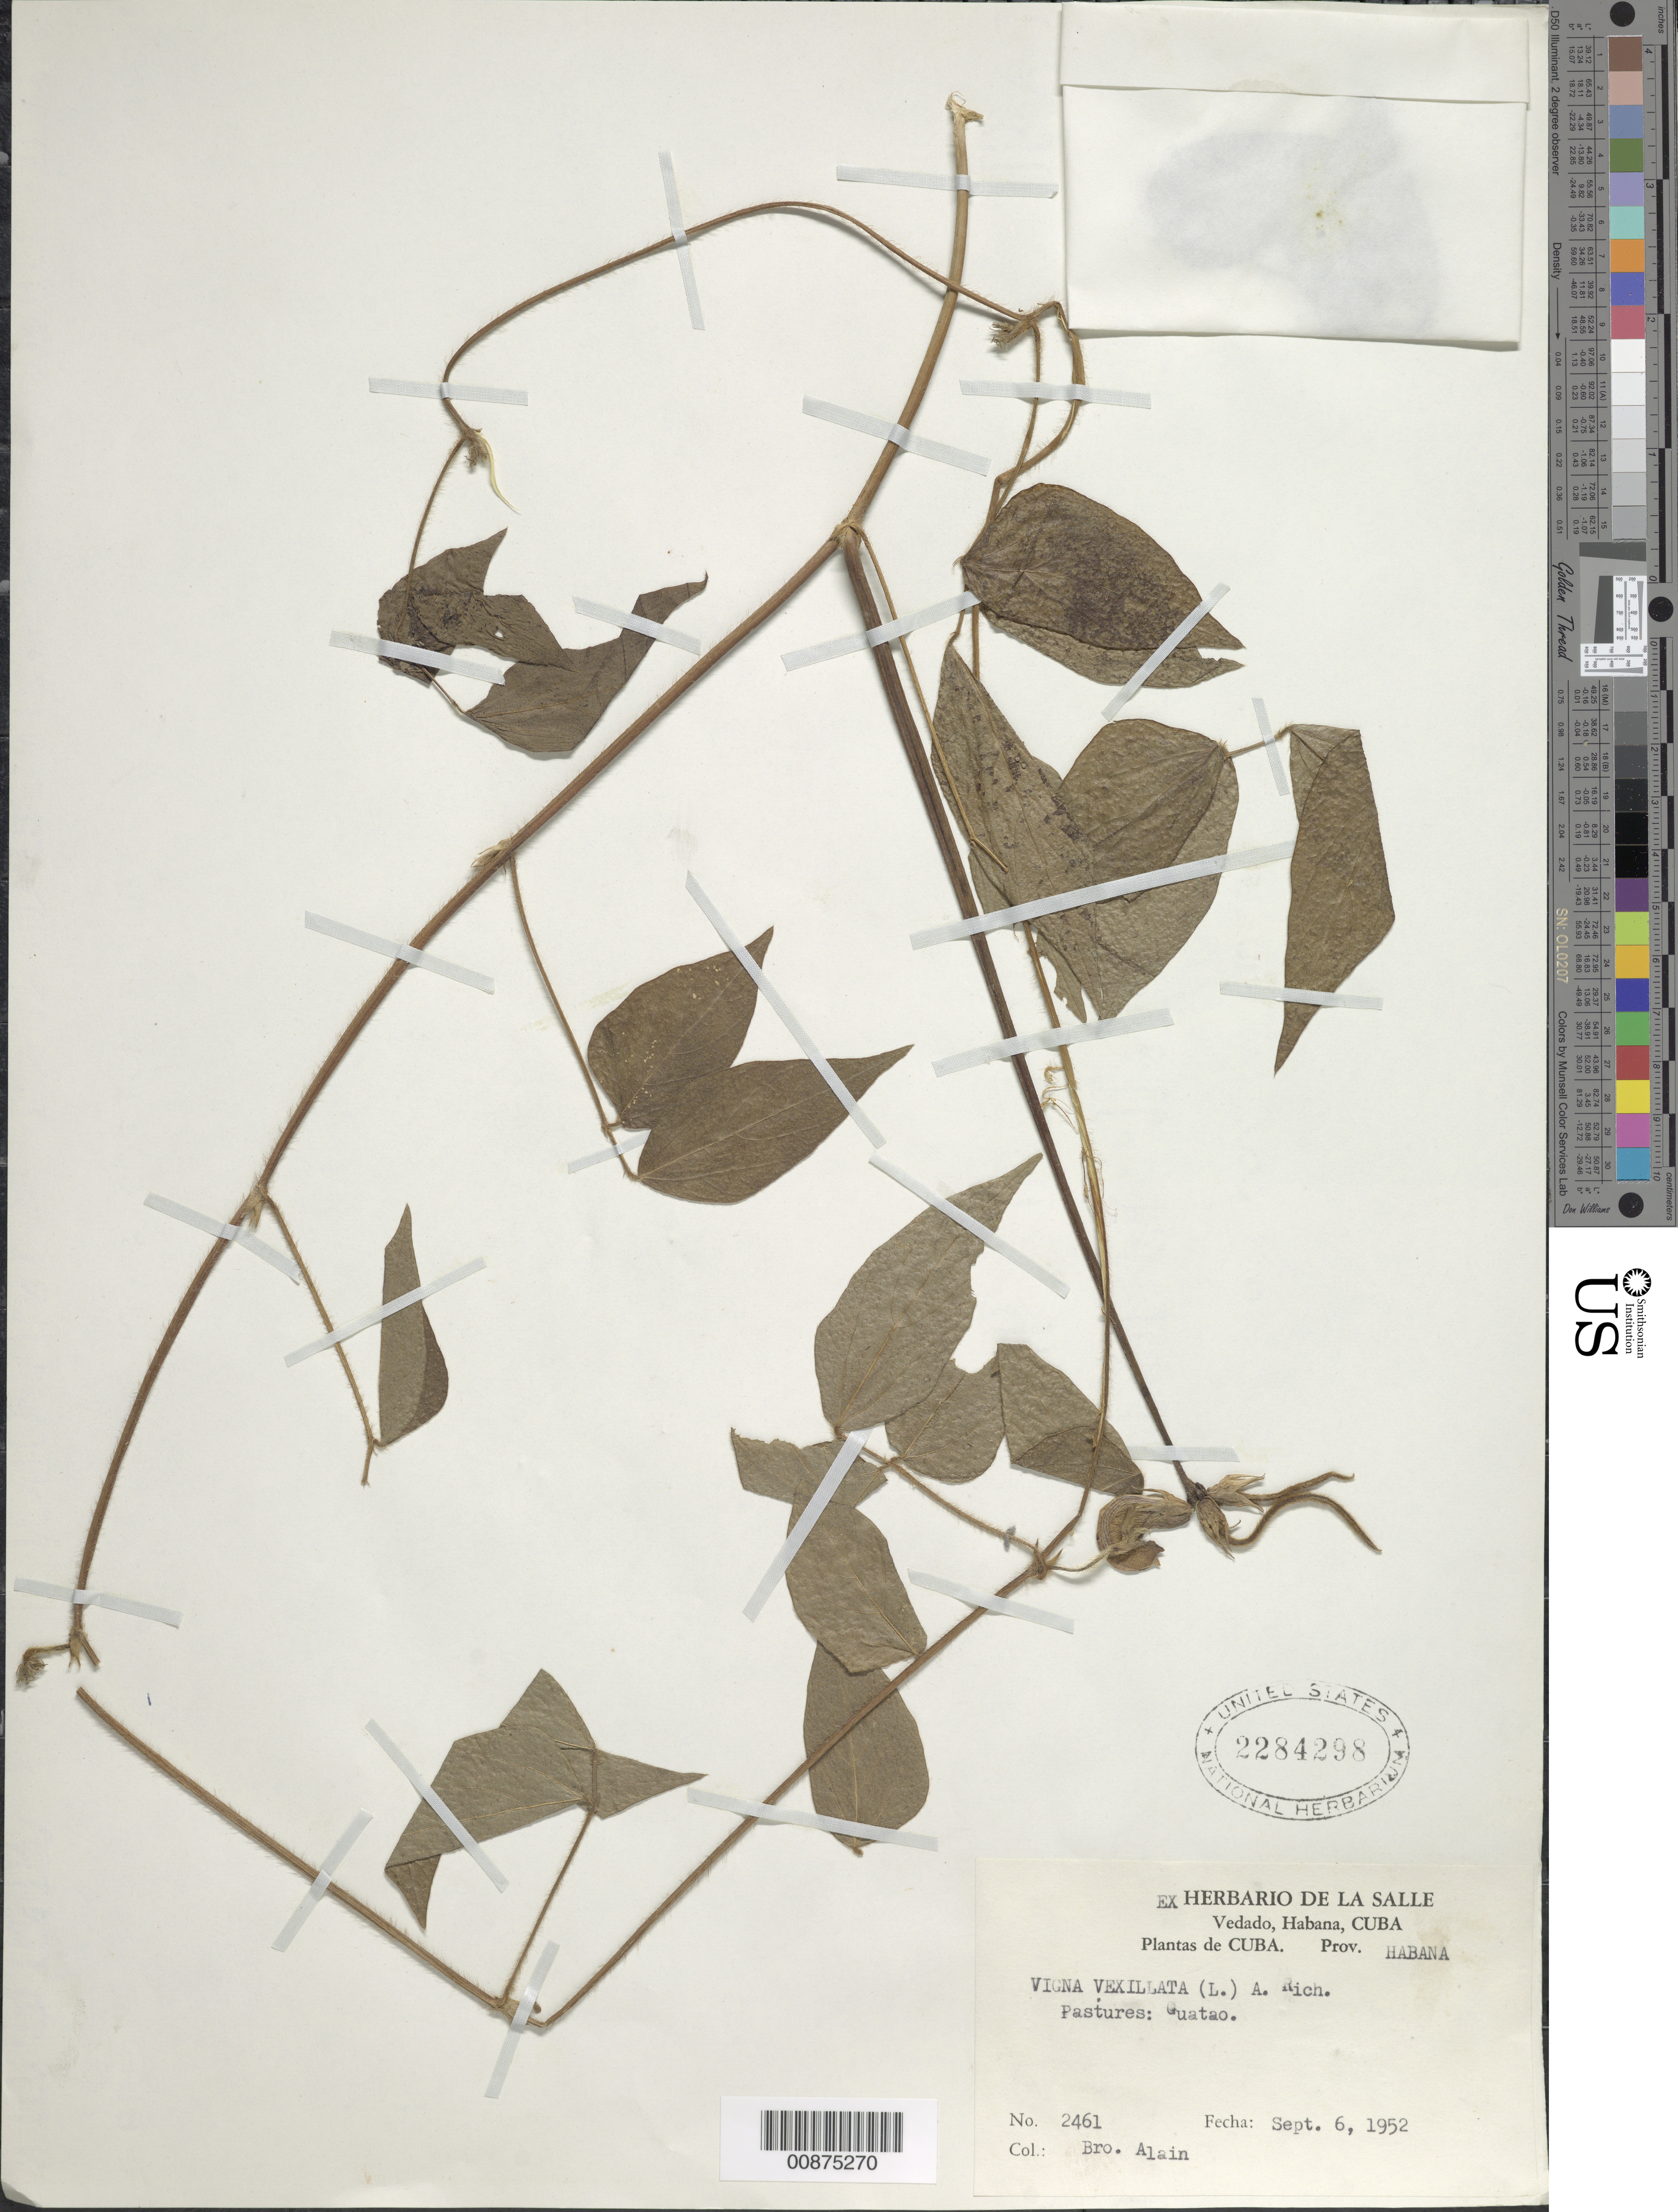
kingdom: Plantae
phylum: Tracheophyta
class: Magnoliopsida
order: Fabales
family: Fabaceae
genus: Vigna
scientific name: Vigna vexillata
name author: (L.) A. Rich.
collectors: A. H. Liogier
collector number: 2461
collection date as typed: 06 Sep 1952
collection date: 1952-09-06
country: Cuba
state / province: La Habana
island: Cuba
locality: Guatao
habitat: Pastures.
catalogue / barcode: US 2284298